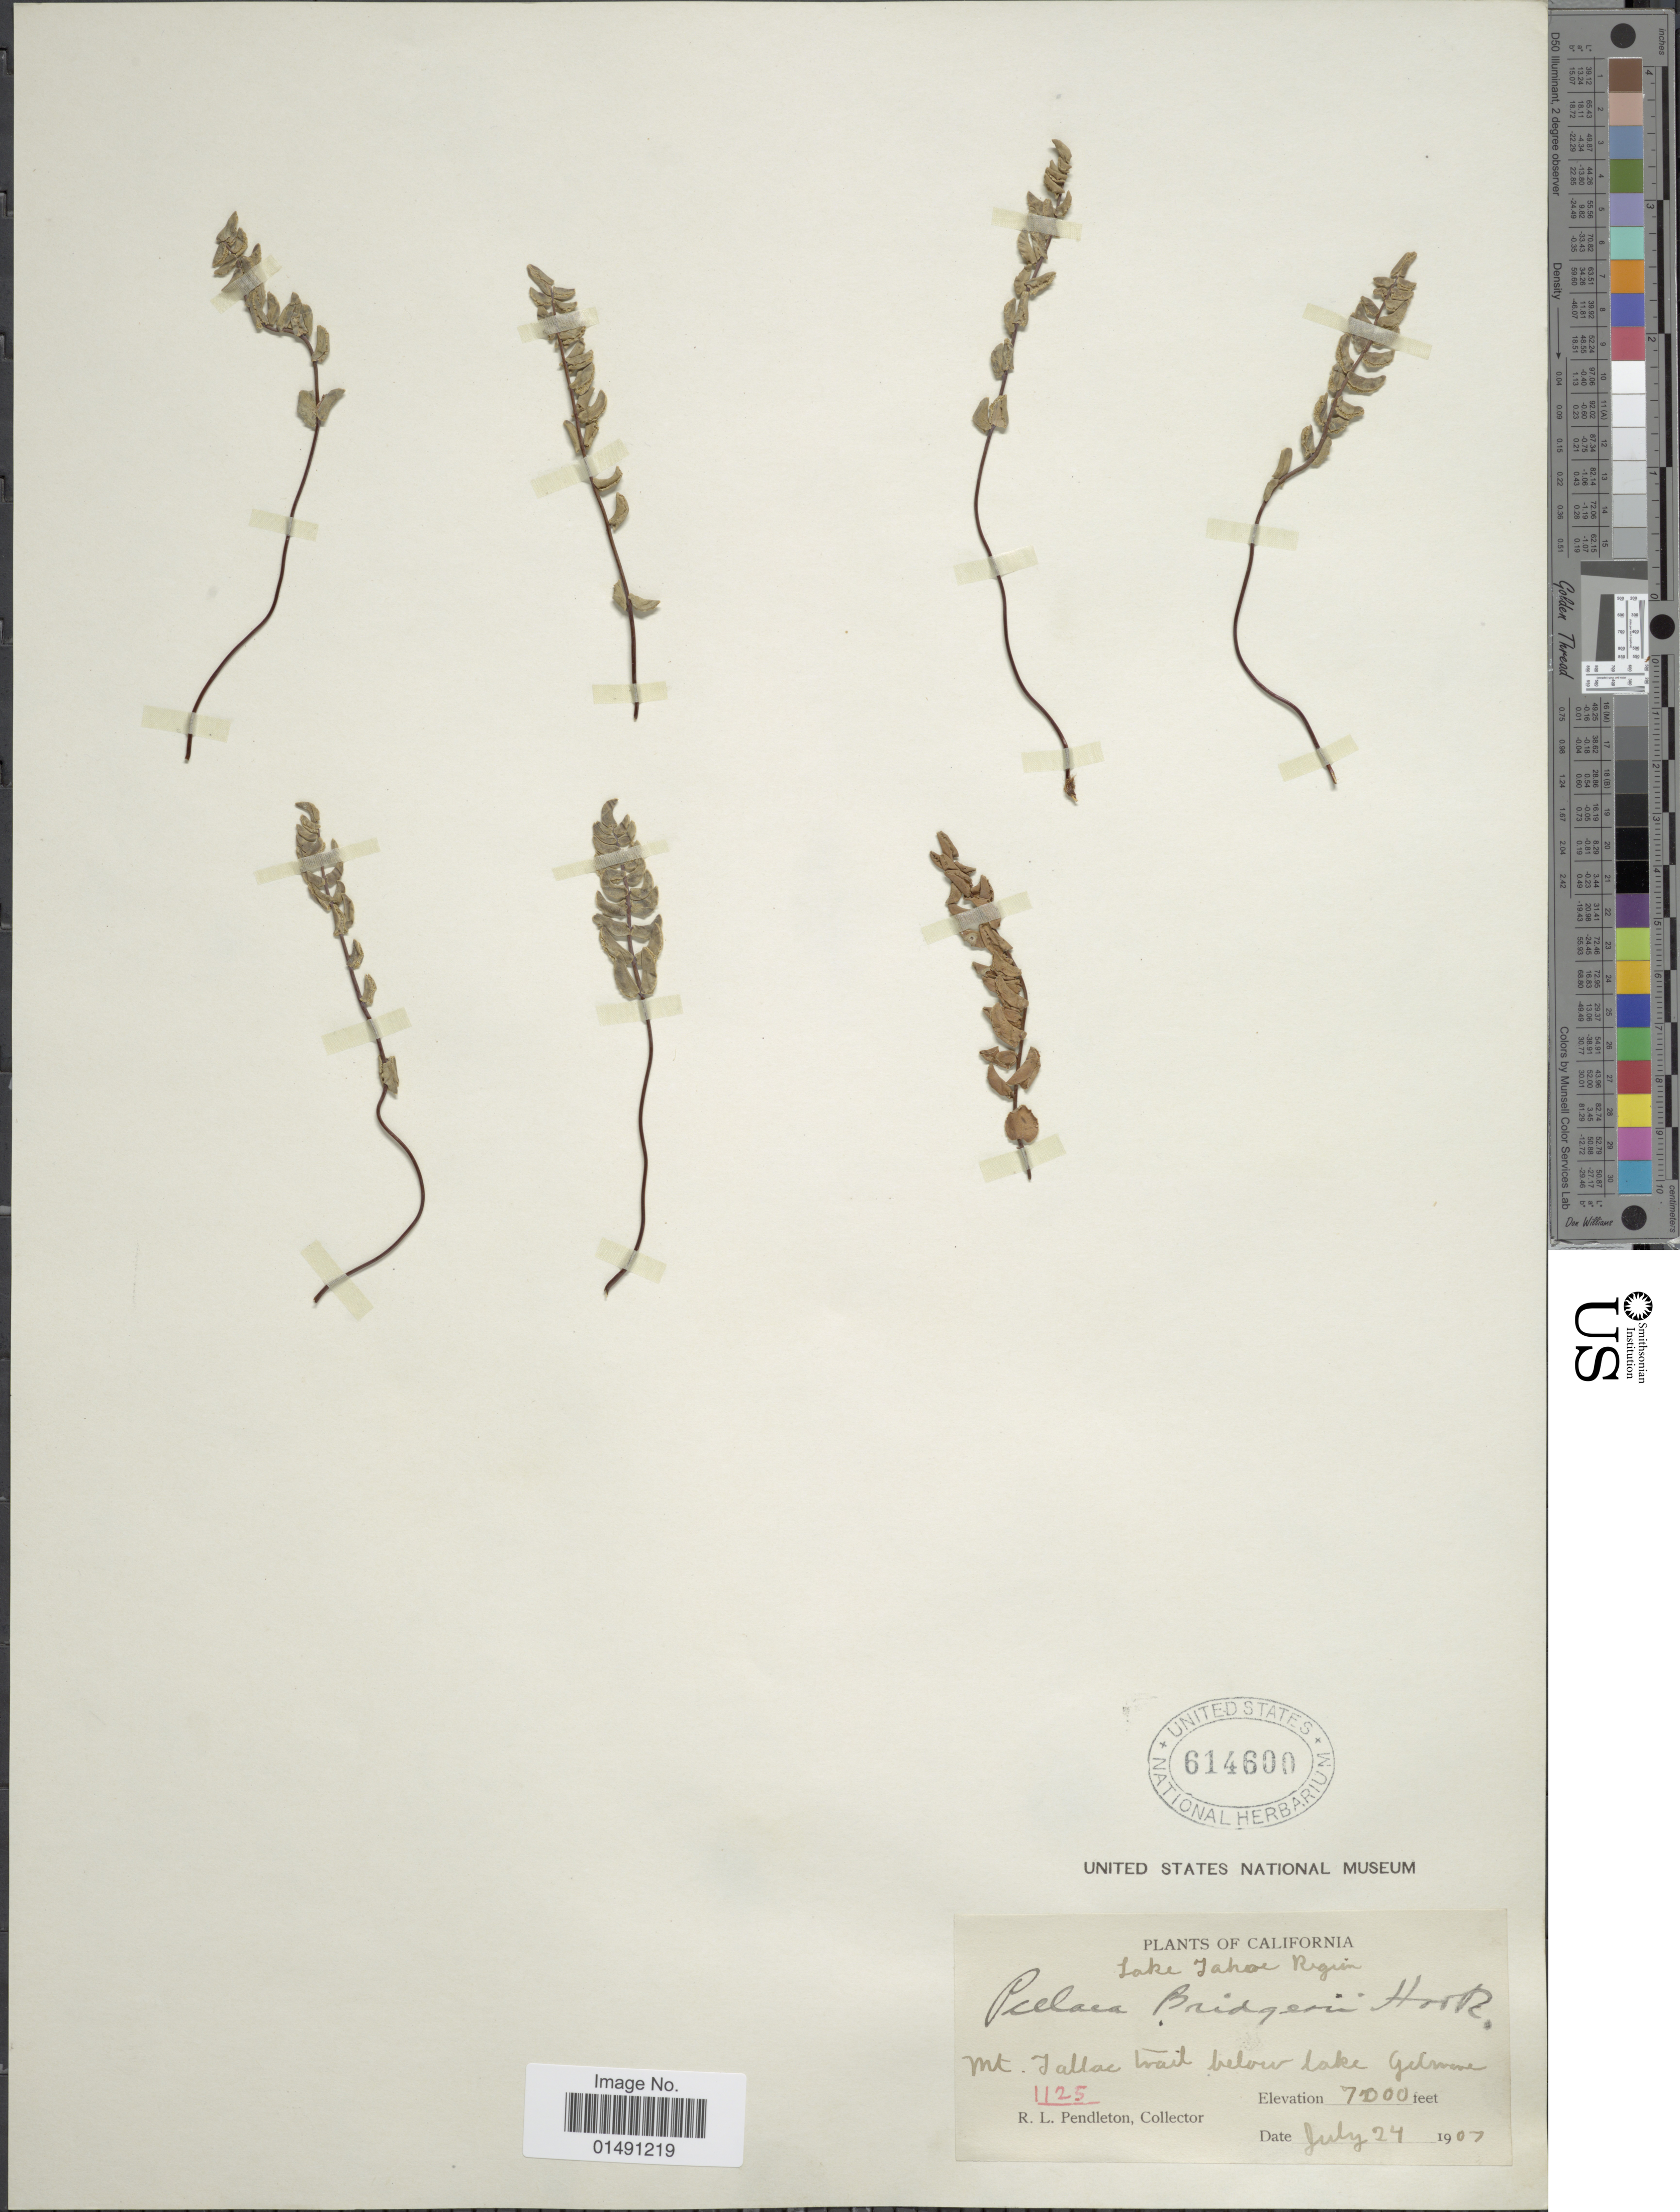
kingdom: Plantae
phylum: Tracheophyta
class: Polypodiopsida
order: Polypodiales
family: Pteridaceae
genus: Pellaea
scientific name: Pellaea bridgesii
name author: Hook.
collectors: R. Pendleton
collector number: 1125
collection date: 1907-07-24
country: United States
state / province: California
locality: Lake Tahoe Region, Mt Tallac trail below lake [illegible text]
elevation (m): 2134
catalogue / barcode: US 614600